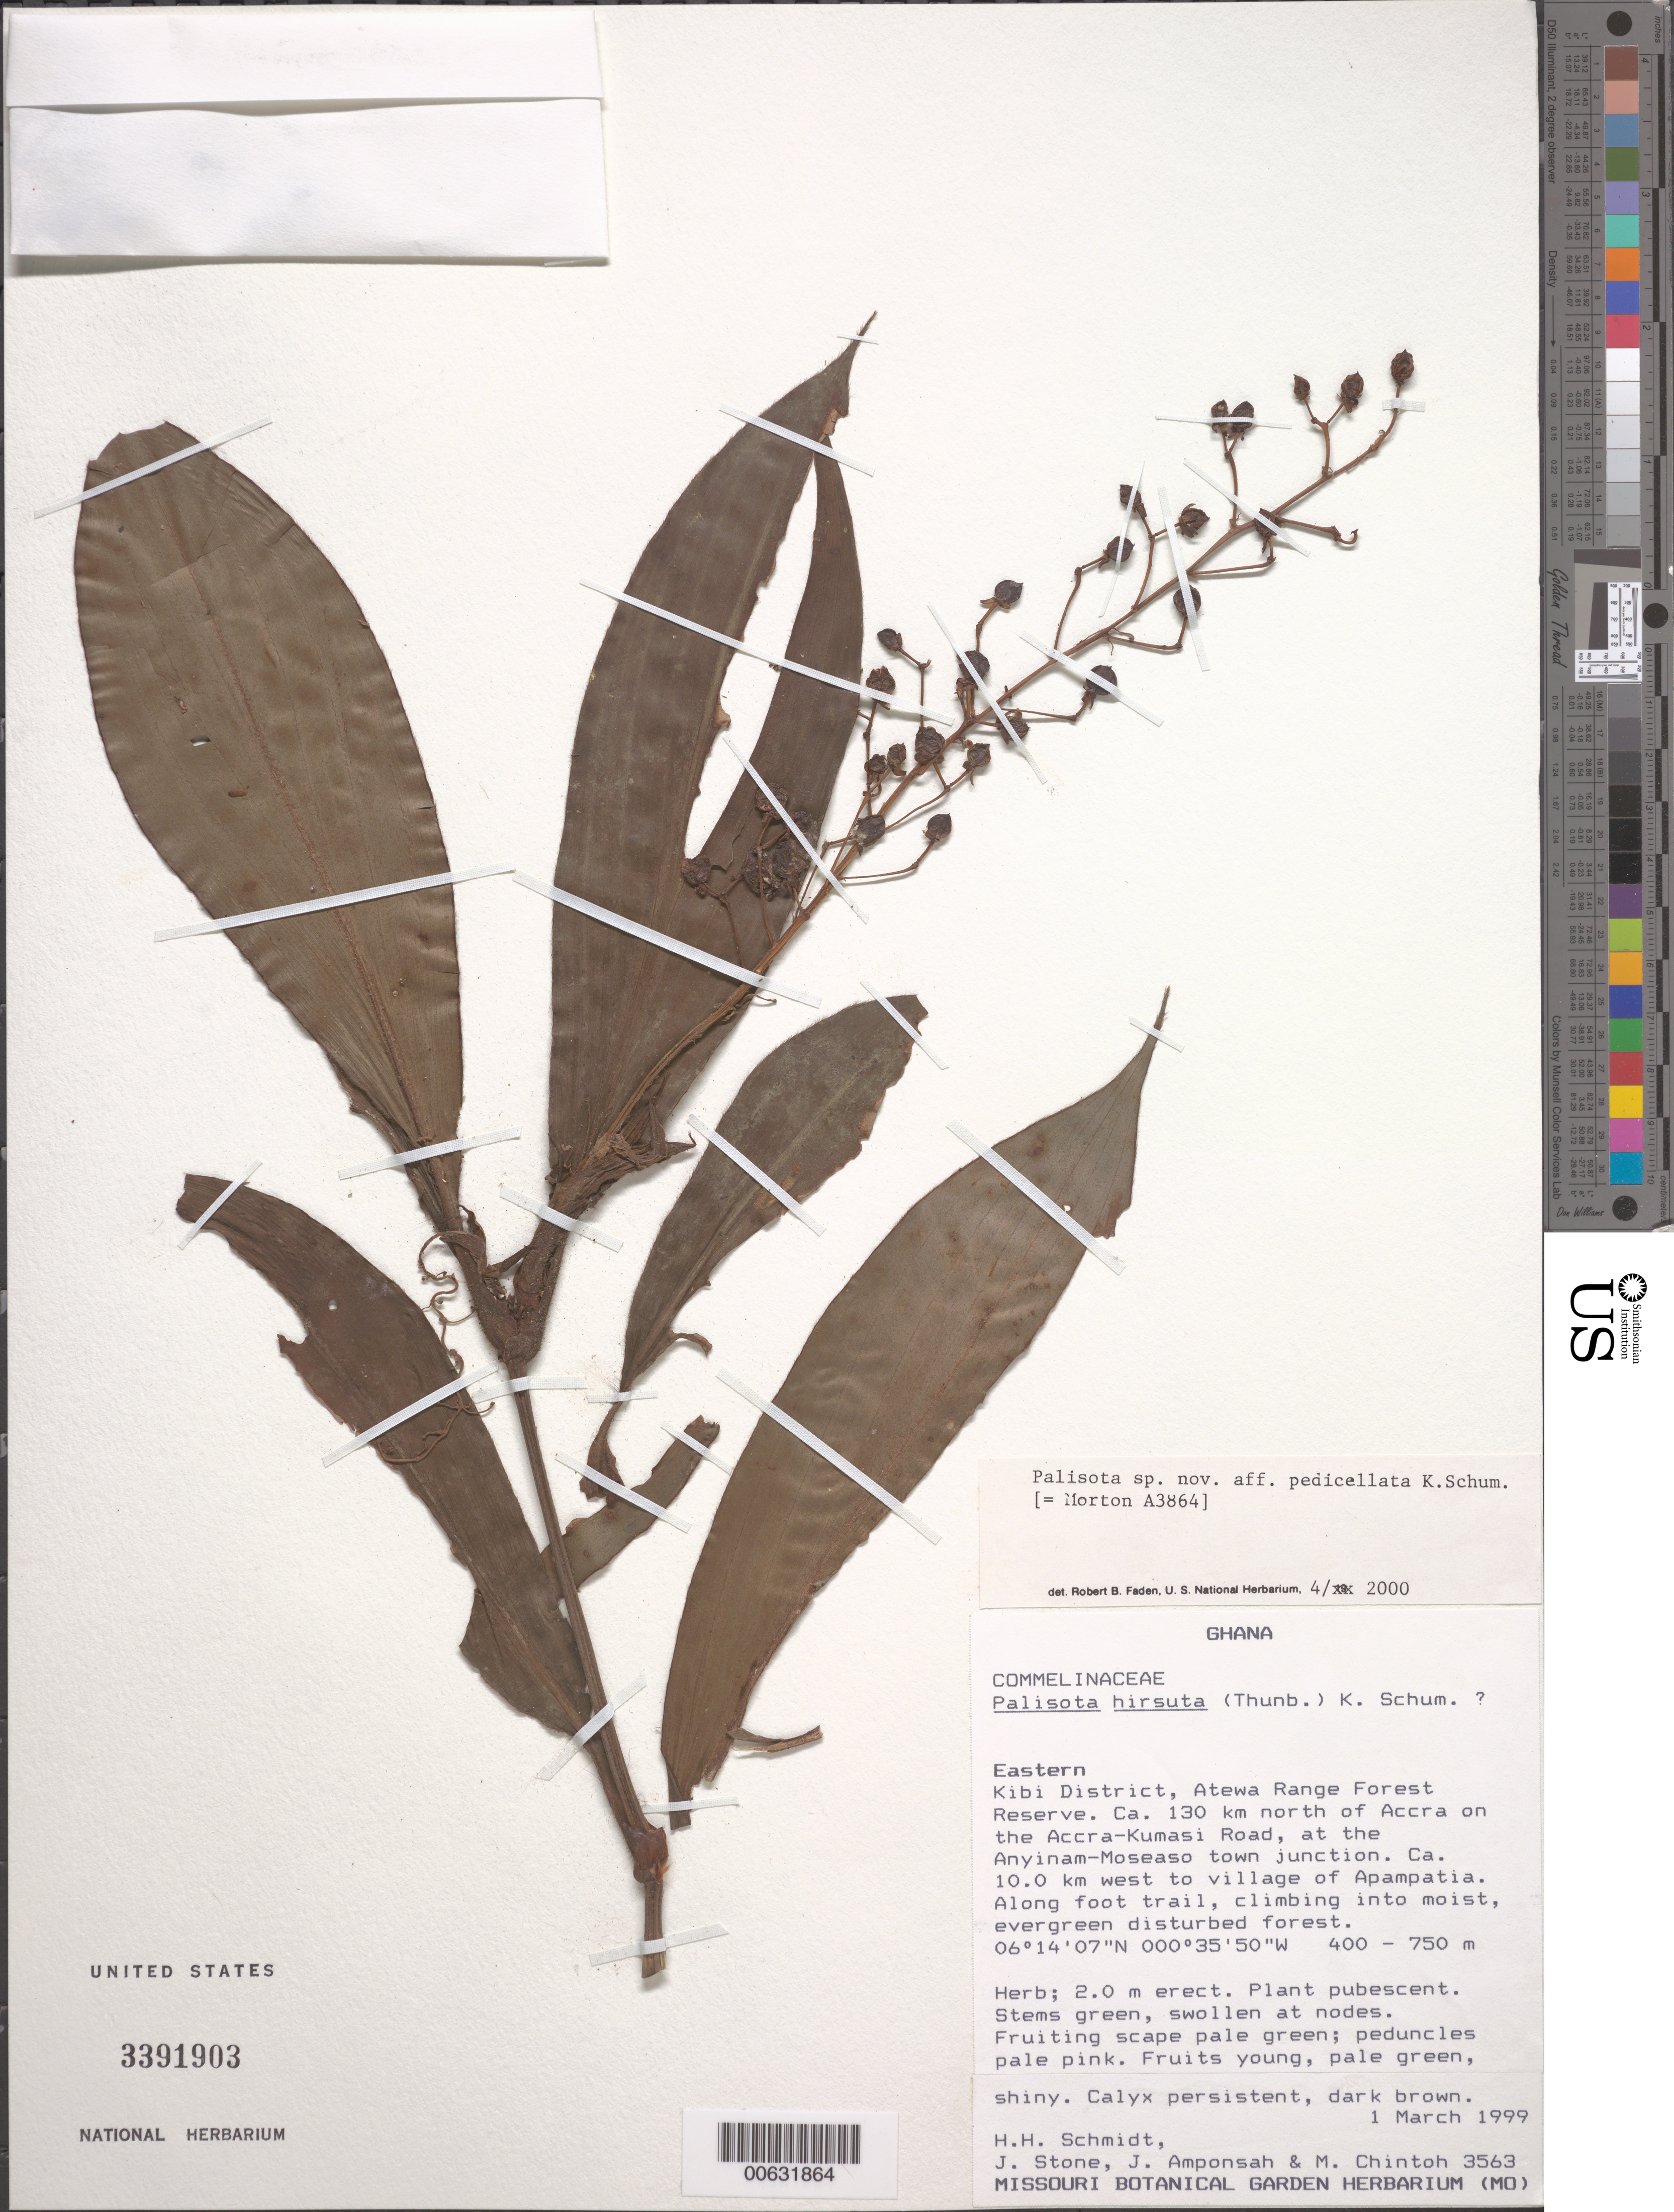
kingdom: Plantae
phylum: Tracheophyta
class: Liliopsida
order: Commelinales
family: Commelinaceae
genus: Palisota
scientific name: Palisota pedicellata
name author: K. Schum.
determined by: Faden, Robert B., (US), Smithsonian Institution - National Museum of Natural History (UNITED STATES)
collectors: H. H. Schmidt, J. Stone, J. Amponsah & M. Chintoh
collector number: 3563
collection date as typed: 01 Mar 1999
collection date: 1999-03-01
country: Ghana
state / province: Western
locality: Kibi dist., atewa range forest reserve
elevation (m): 400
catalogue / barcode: US 3391903